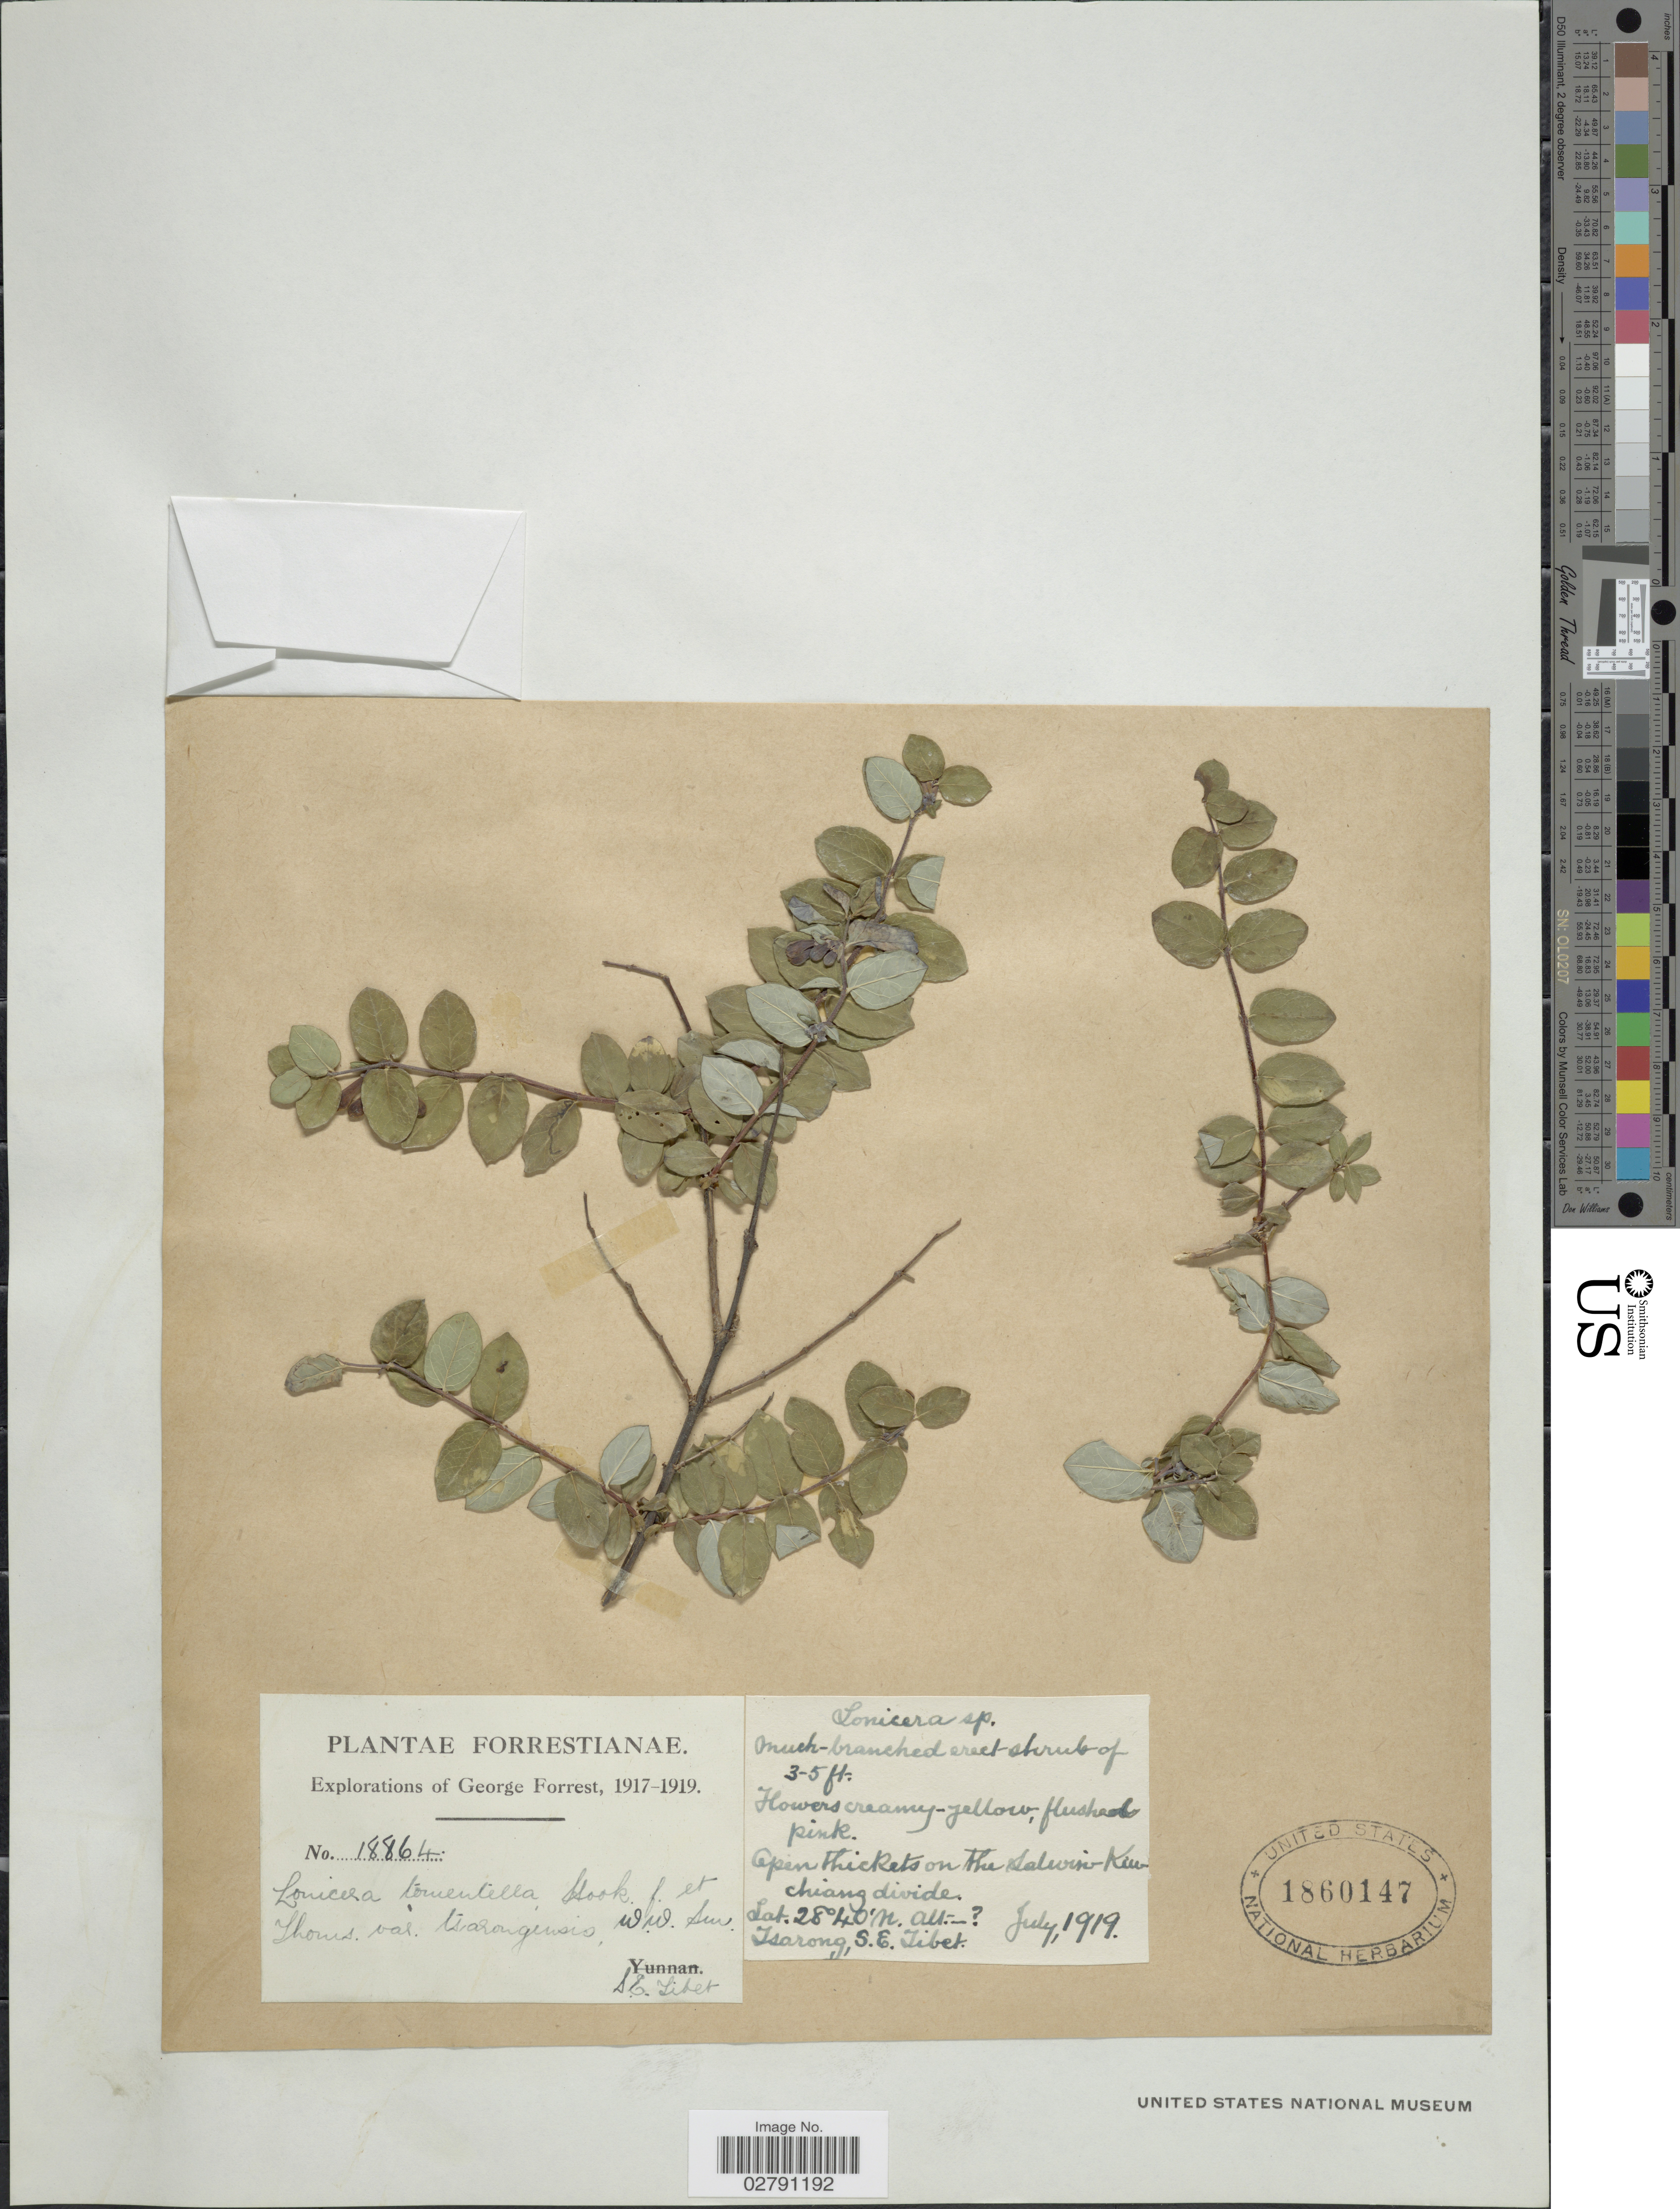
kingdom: Plantae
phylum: Tracheophyta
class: Magnoliopsida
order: Dipsacales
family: Caprifoliaceae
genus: Lonicera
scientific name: Lonicera tomentella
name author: Hook. f. & Thomson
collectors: G. Forrest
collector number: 18864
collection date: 1919-07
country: China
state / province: Xizang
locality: S.E. Tibet. Open thickets on the Salwin-Kiuchiang divide. Tsarong.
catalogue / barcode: US 1860147